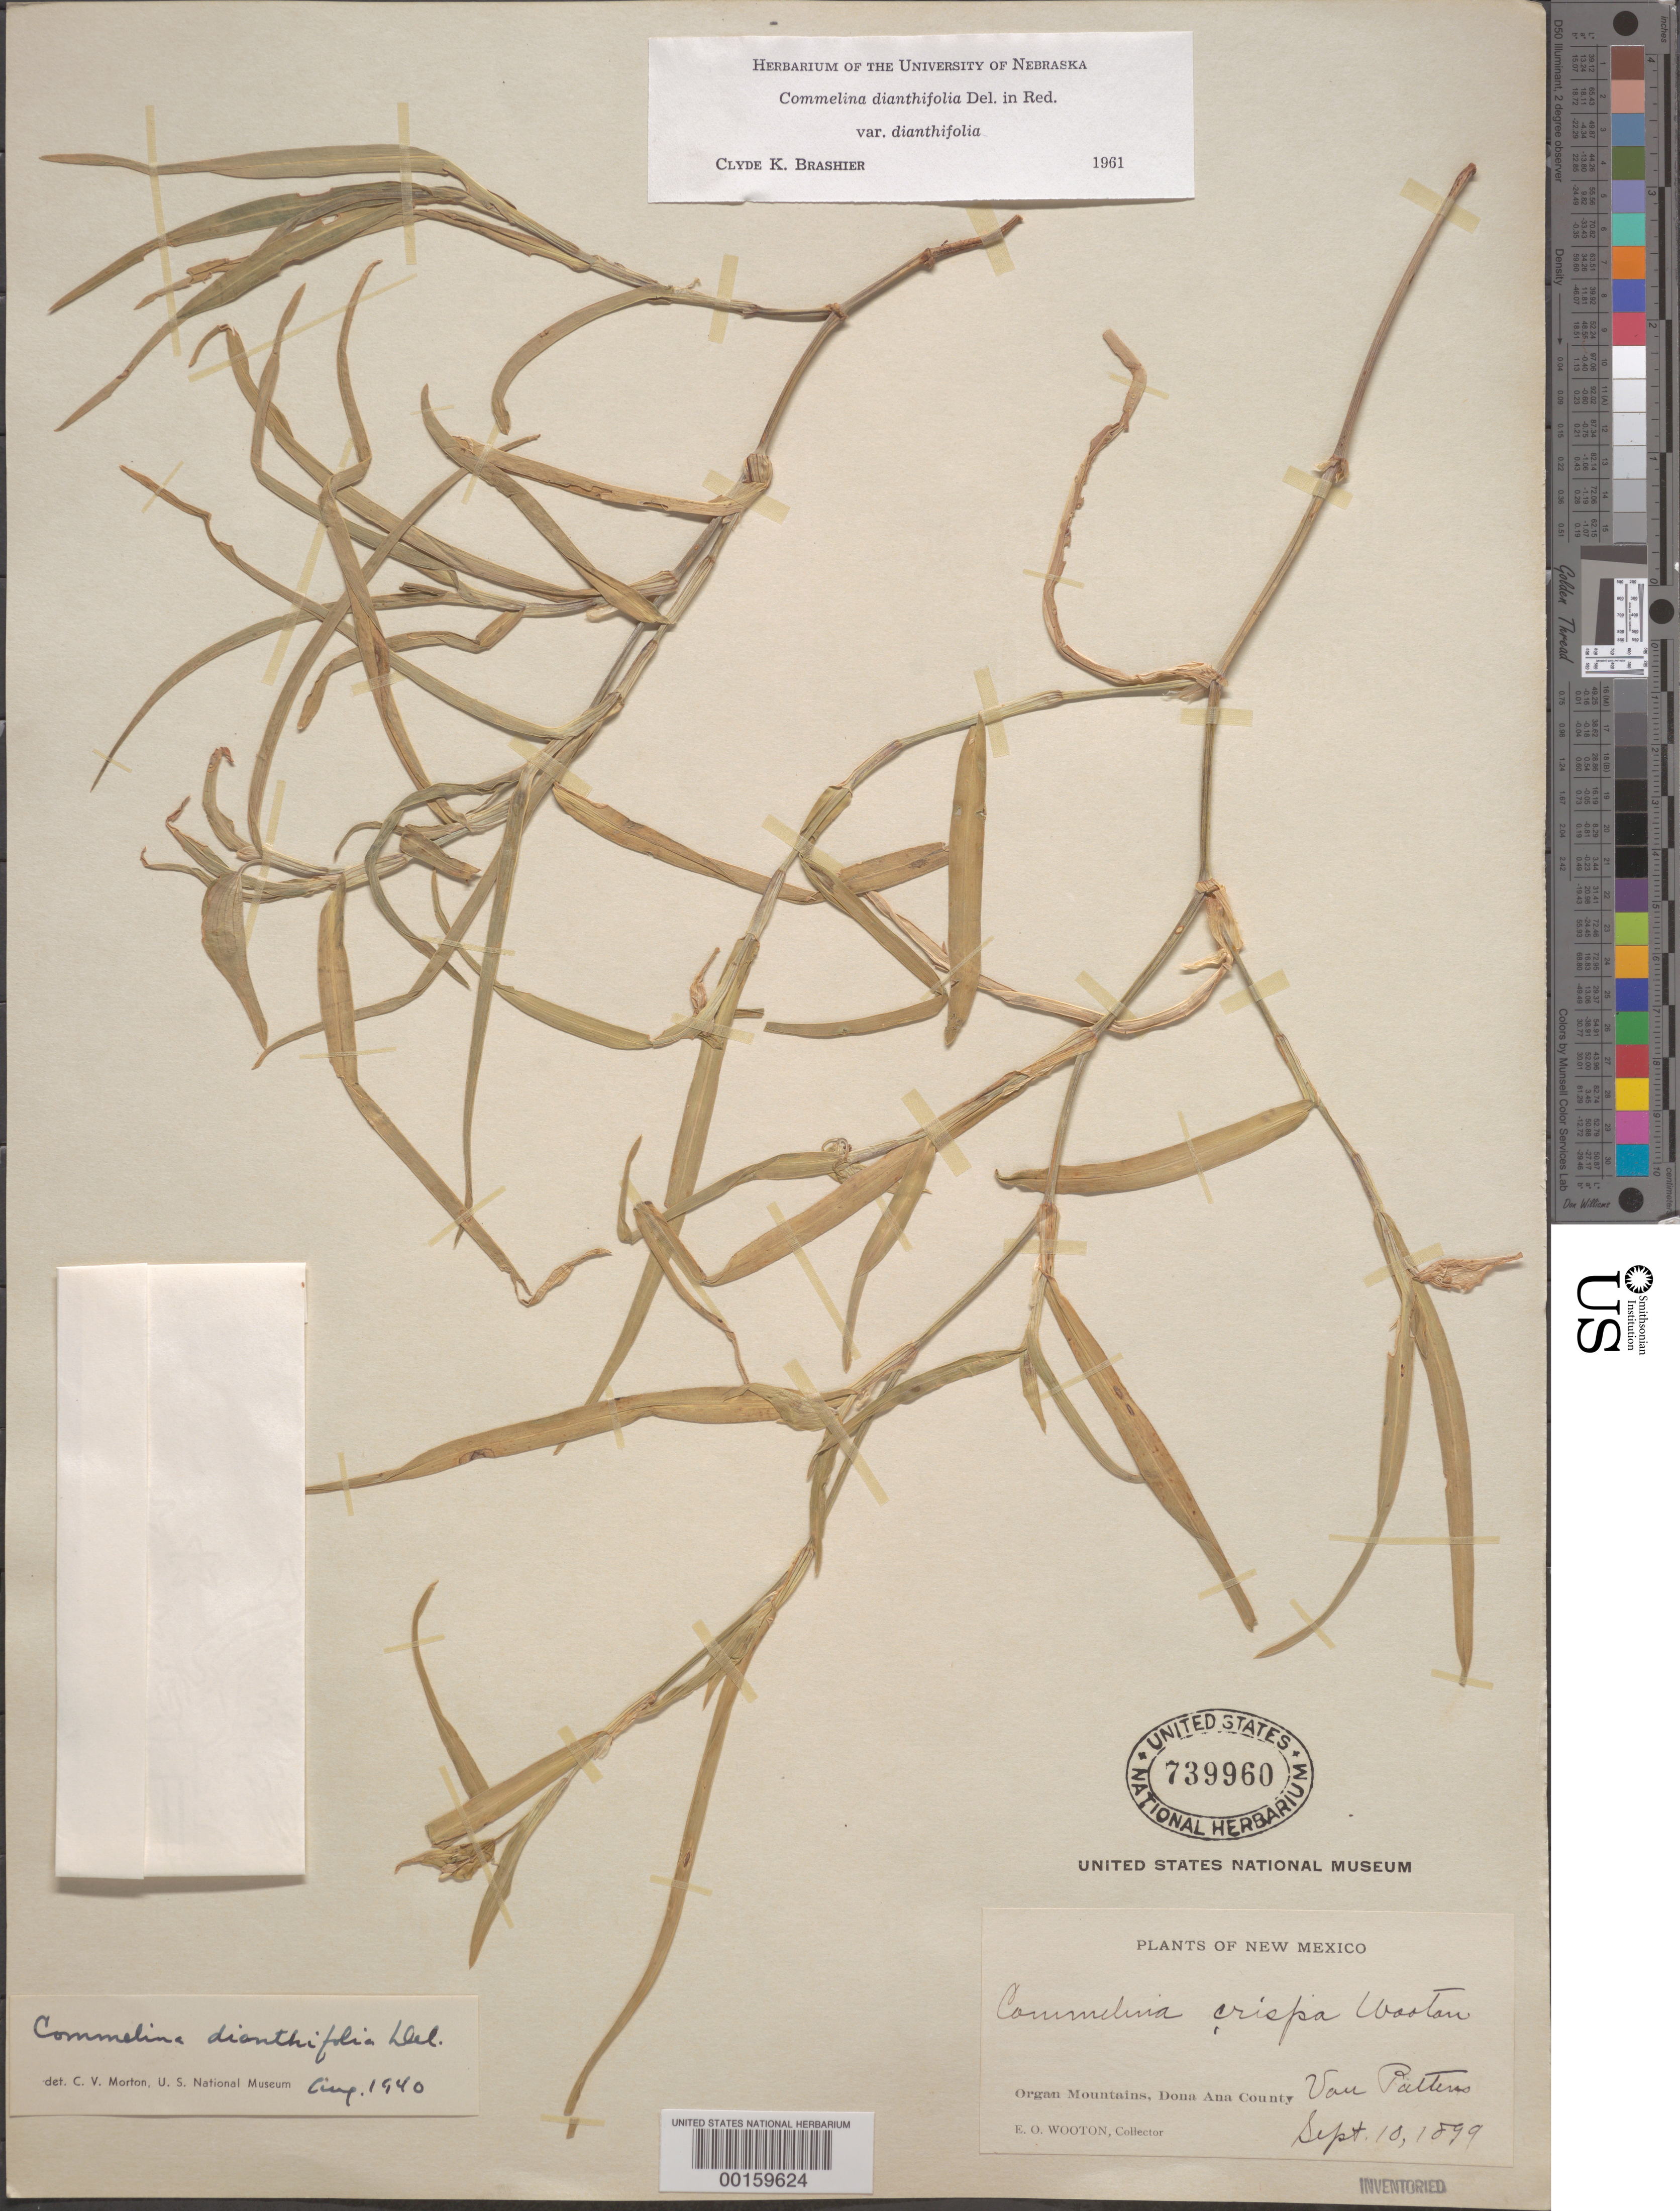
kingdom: Plantae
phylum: Tracheophyta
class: Liliopsida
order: Commelinales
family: Commelinaceae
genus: Commelina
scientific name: Commelina dianthifolia var. dianthifolia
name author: Redouté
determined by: Brashier, C. K.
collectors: E. O. Wooton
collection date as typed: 10 Sep 1899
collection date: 1899-09-10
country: United States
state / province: New Mexico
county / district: Dona Ana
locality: Organ mts., van pattens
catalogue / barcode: US 739960